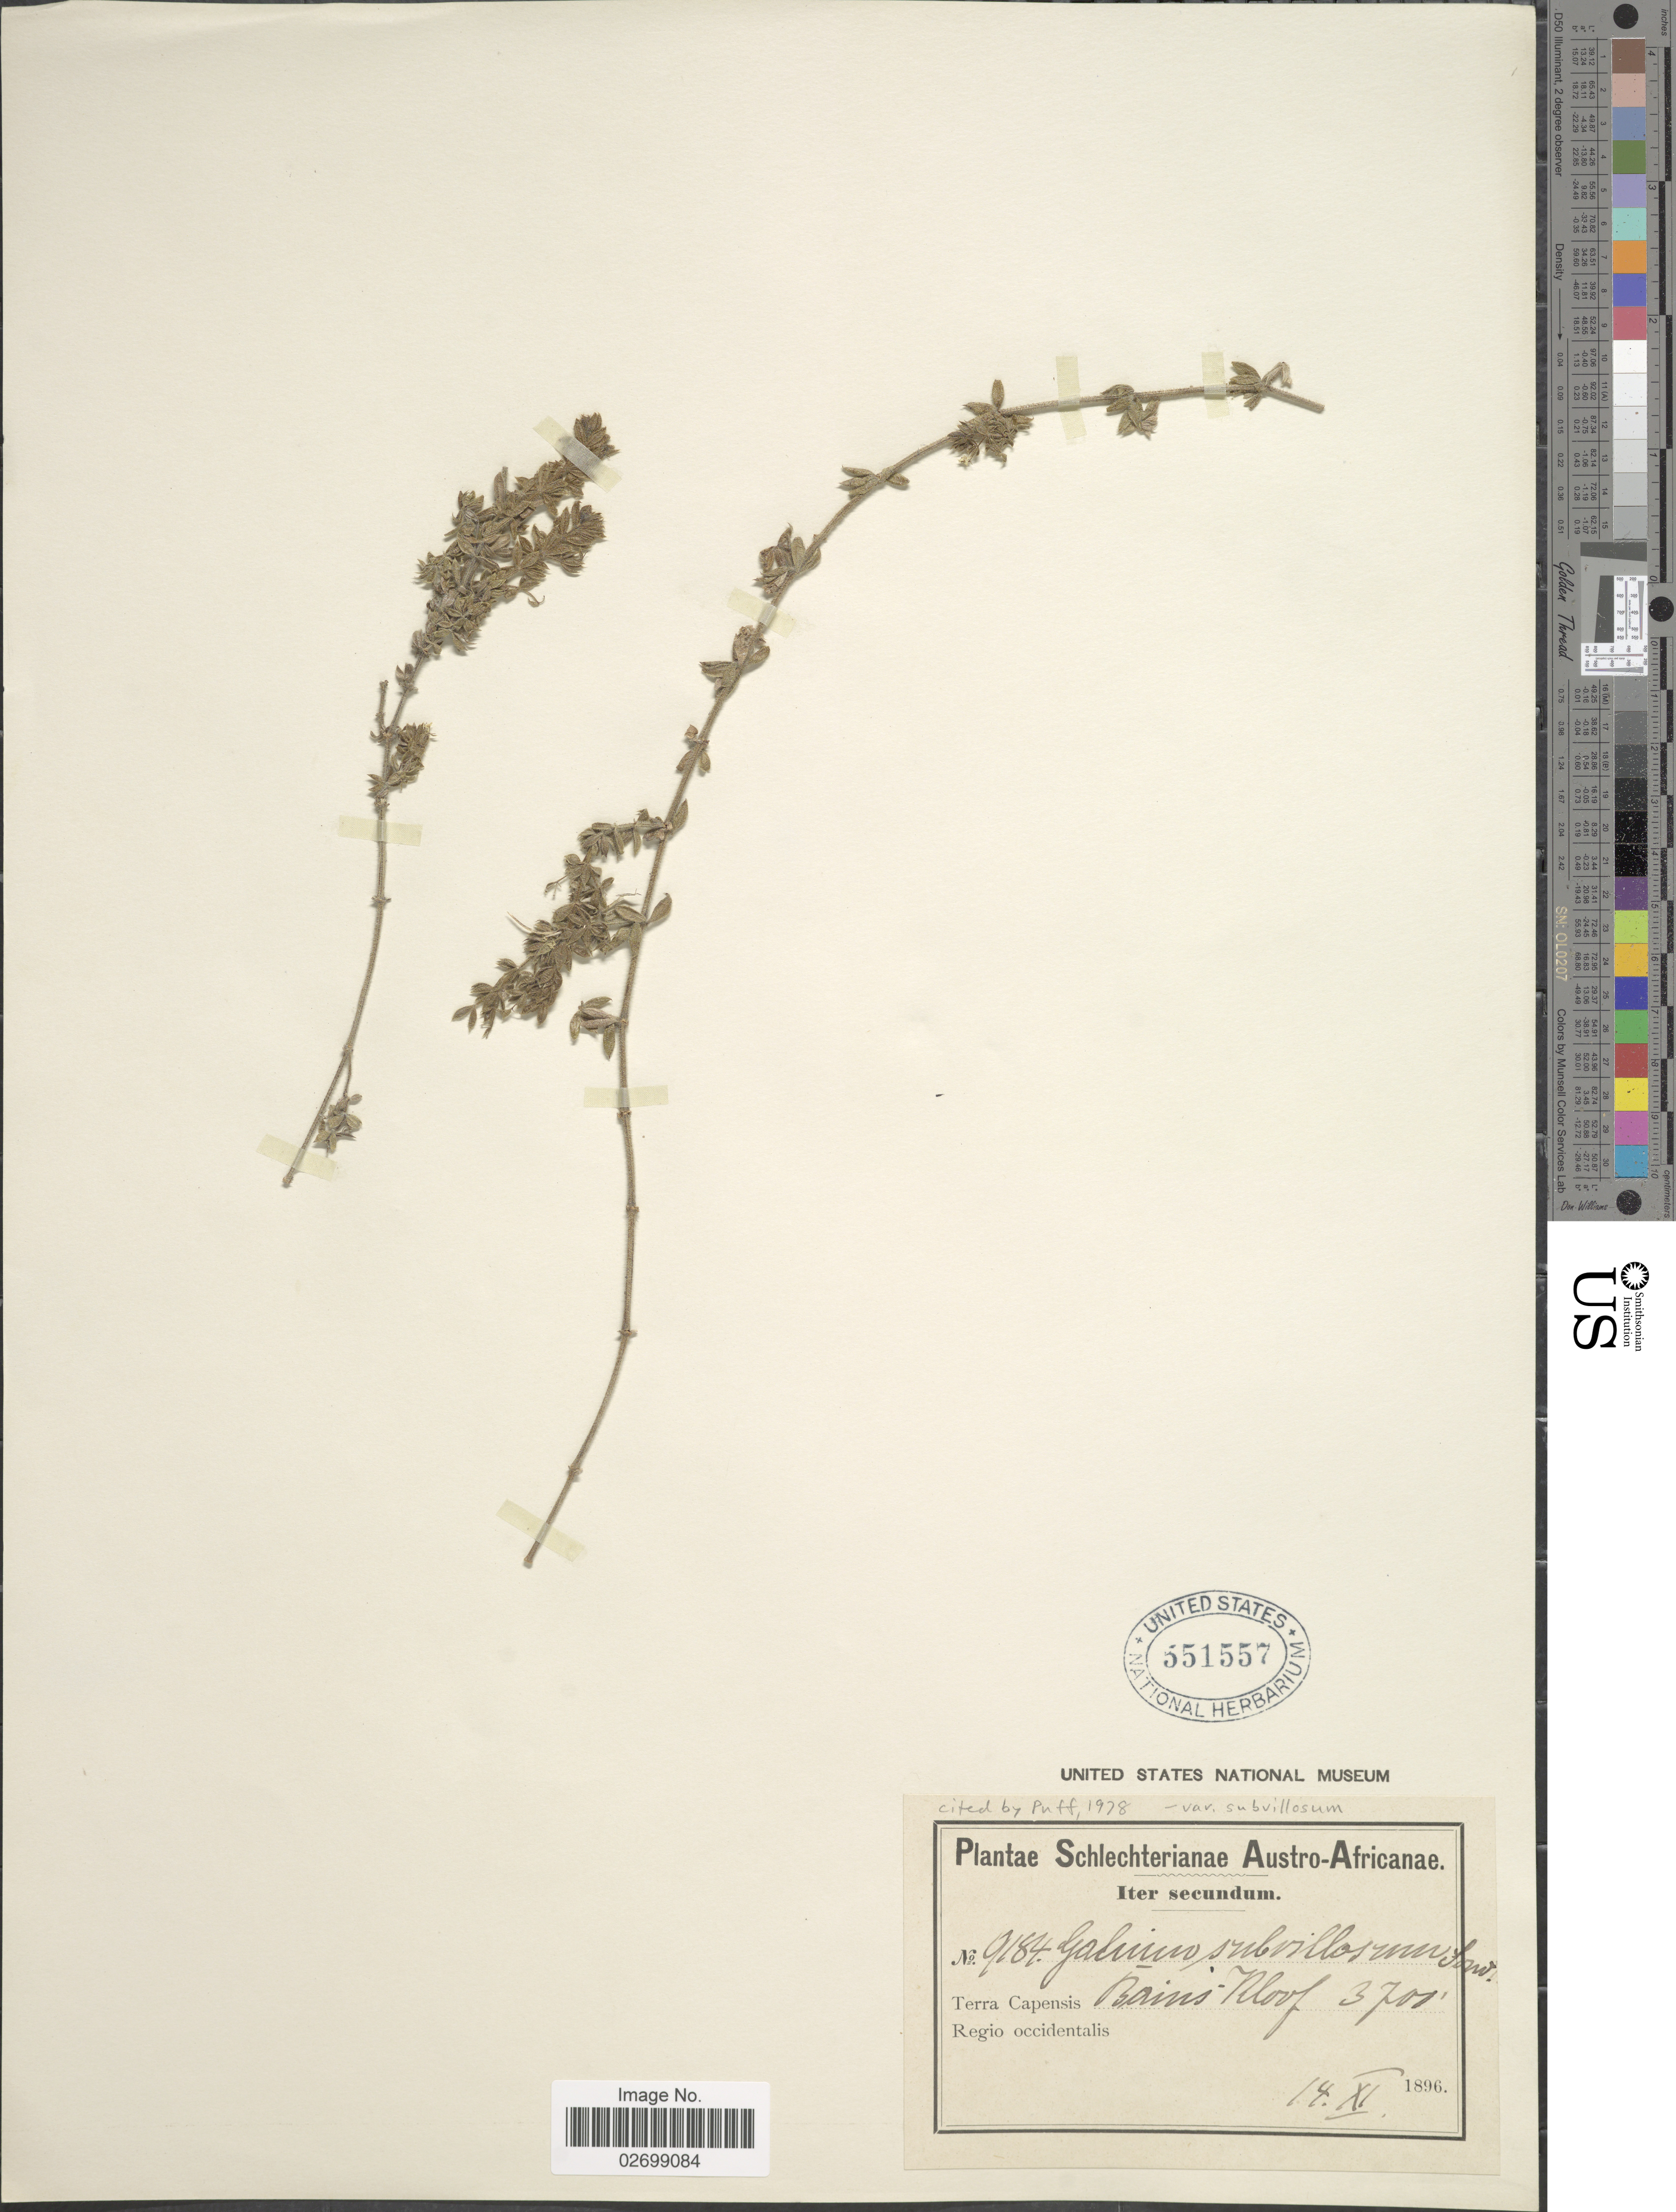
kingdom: Plantae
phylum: Tracheophyta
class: Magnoliopsida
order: Gentianales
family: Rubiaceae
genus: Galium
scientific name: Galium subvillosum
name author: Sond.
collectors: Schlechter, --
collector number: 9184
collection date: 1896-11-14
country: South Africa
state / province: Western Cape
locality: Austro-Africanae, Terra Capensis, Bains-Kloof, Regio occidentalis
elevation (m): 1128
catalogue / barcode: US 551557